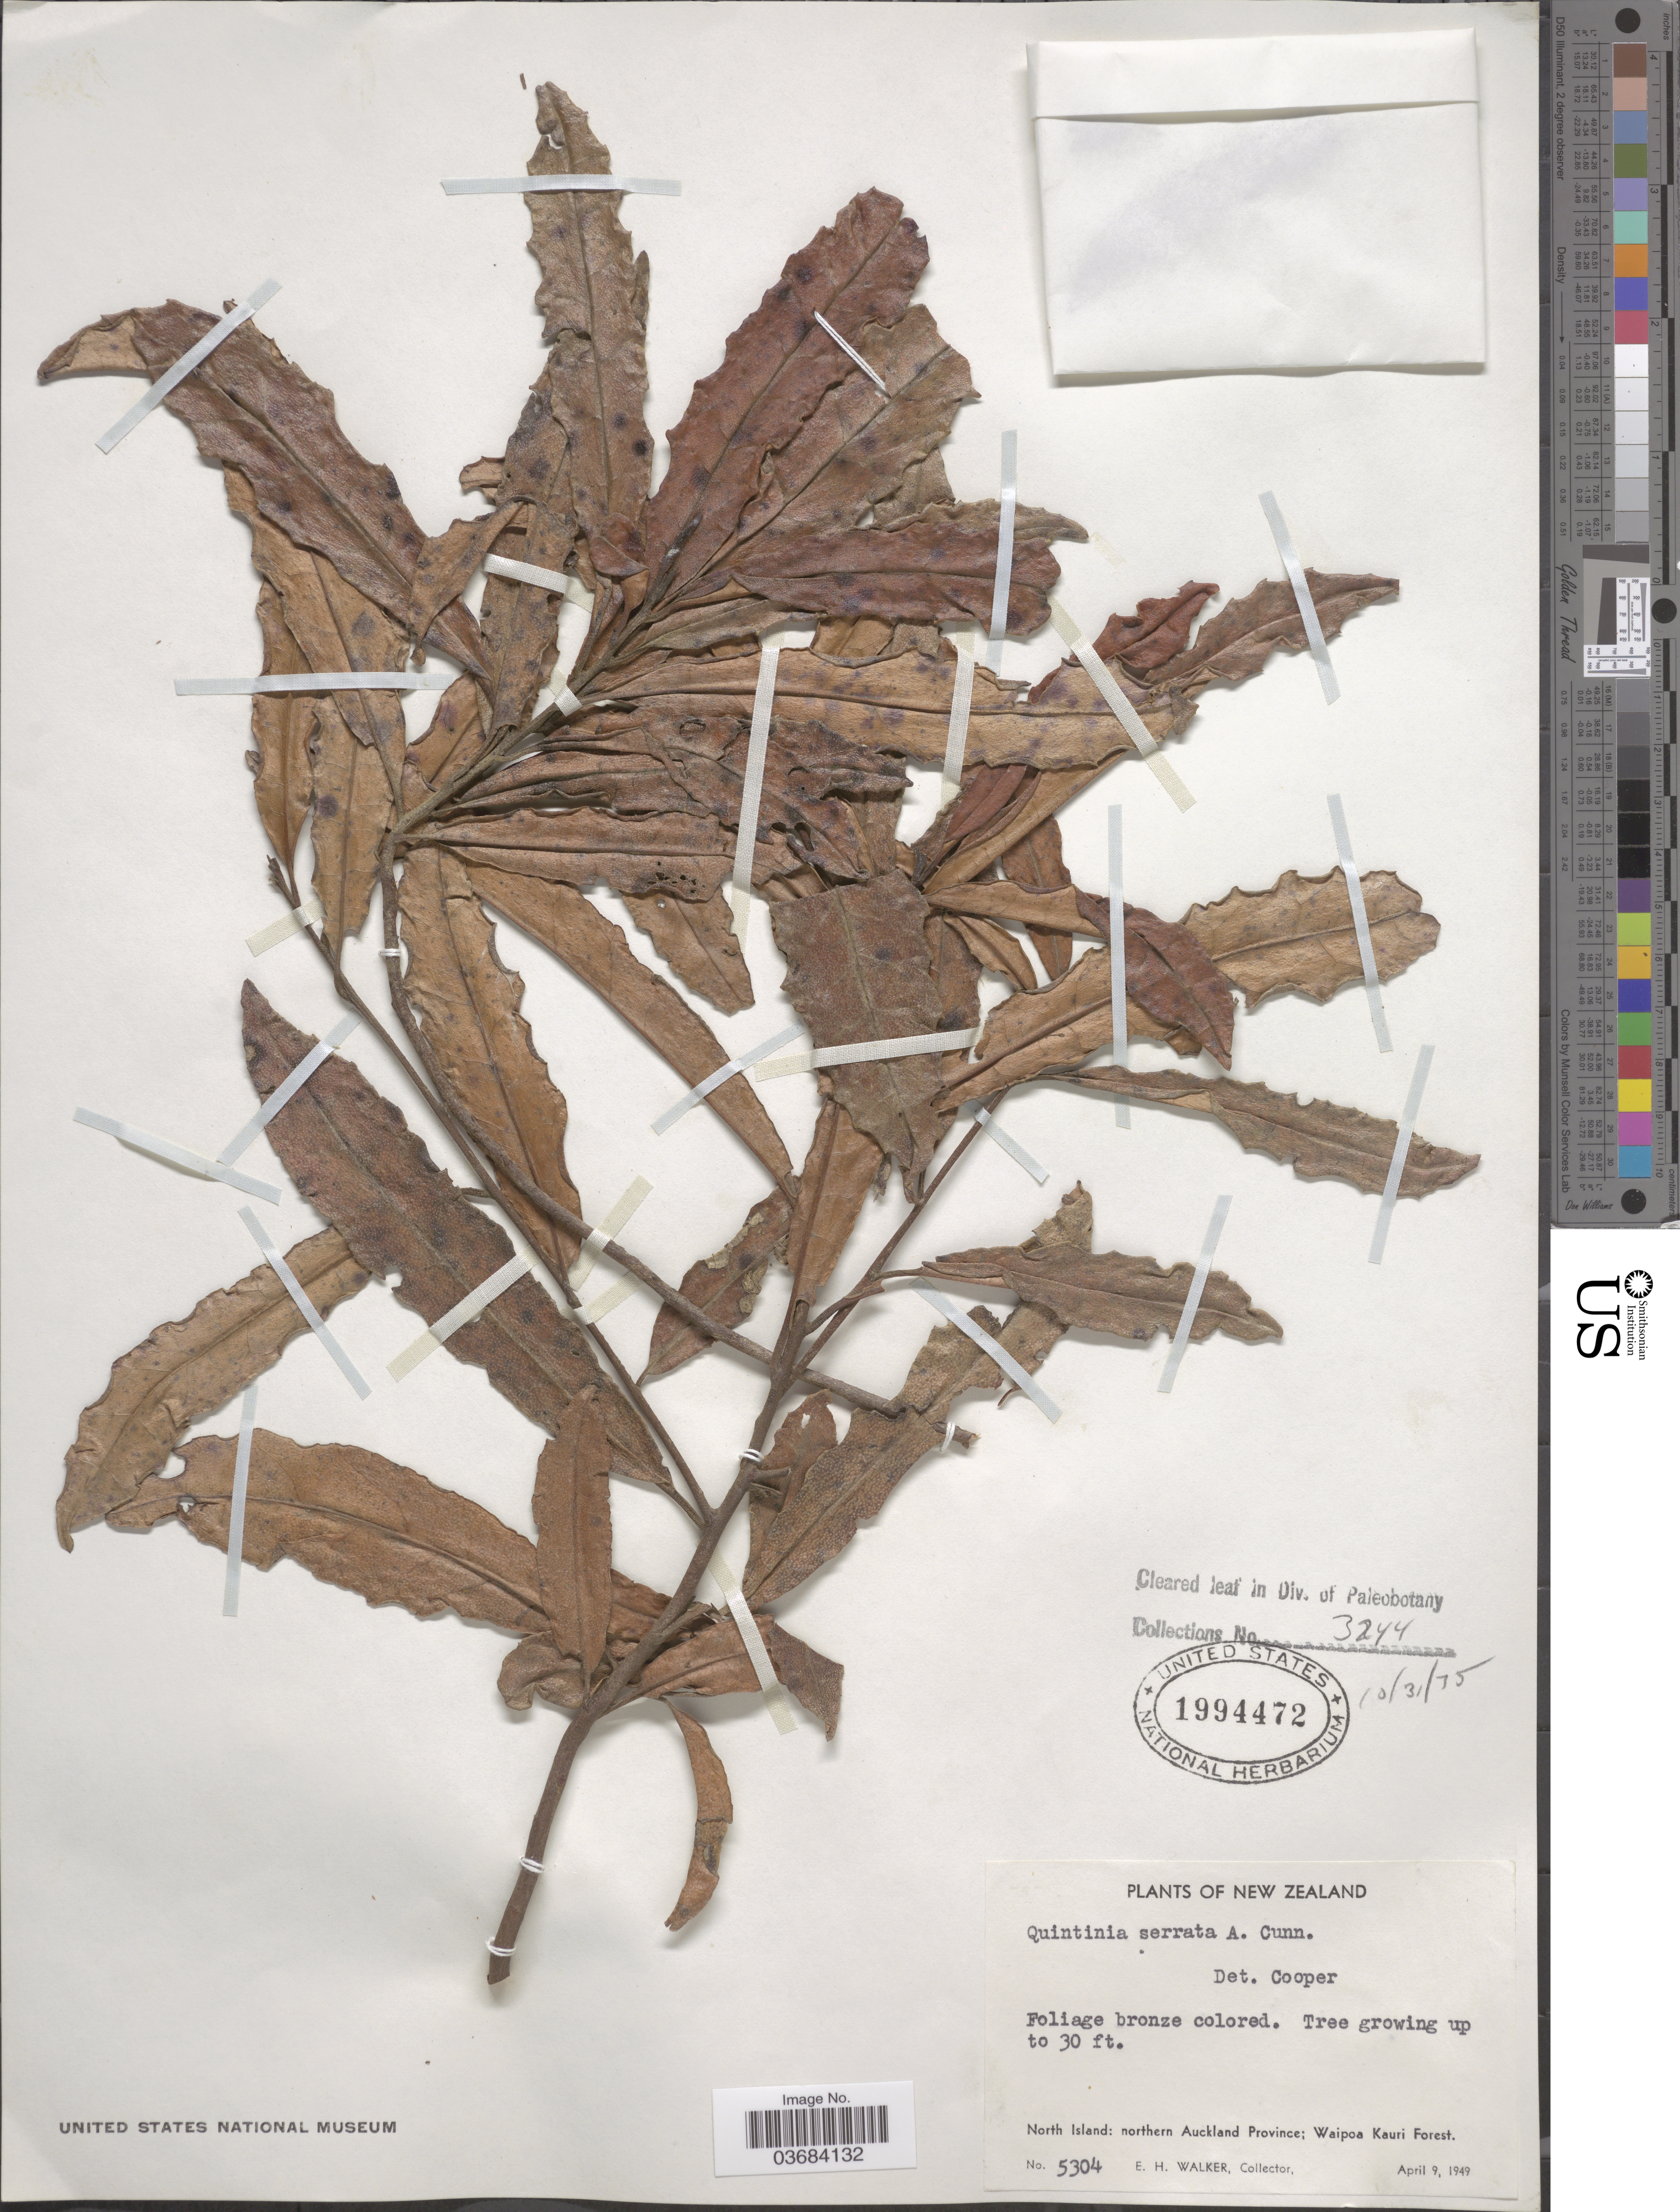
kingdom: Plantae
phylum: Tracheophyta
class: Magnoliopsida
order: Paracryphiales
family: Paracryphiaceae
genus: Quintinia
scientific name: Quintinia serrata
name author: A. Cunn.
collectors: E. H. Walker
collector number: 5304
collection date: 1949-04-09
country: New Zealand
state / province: Auckland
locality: North Island: northern Auckland Province; Waipoa Kauri Forest.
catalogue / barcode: US 1994472